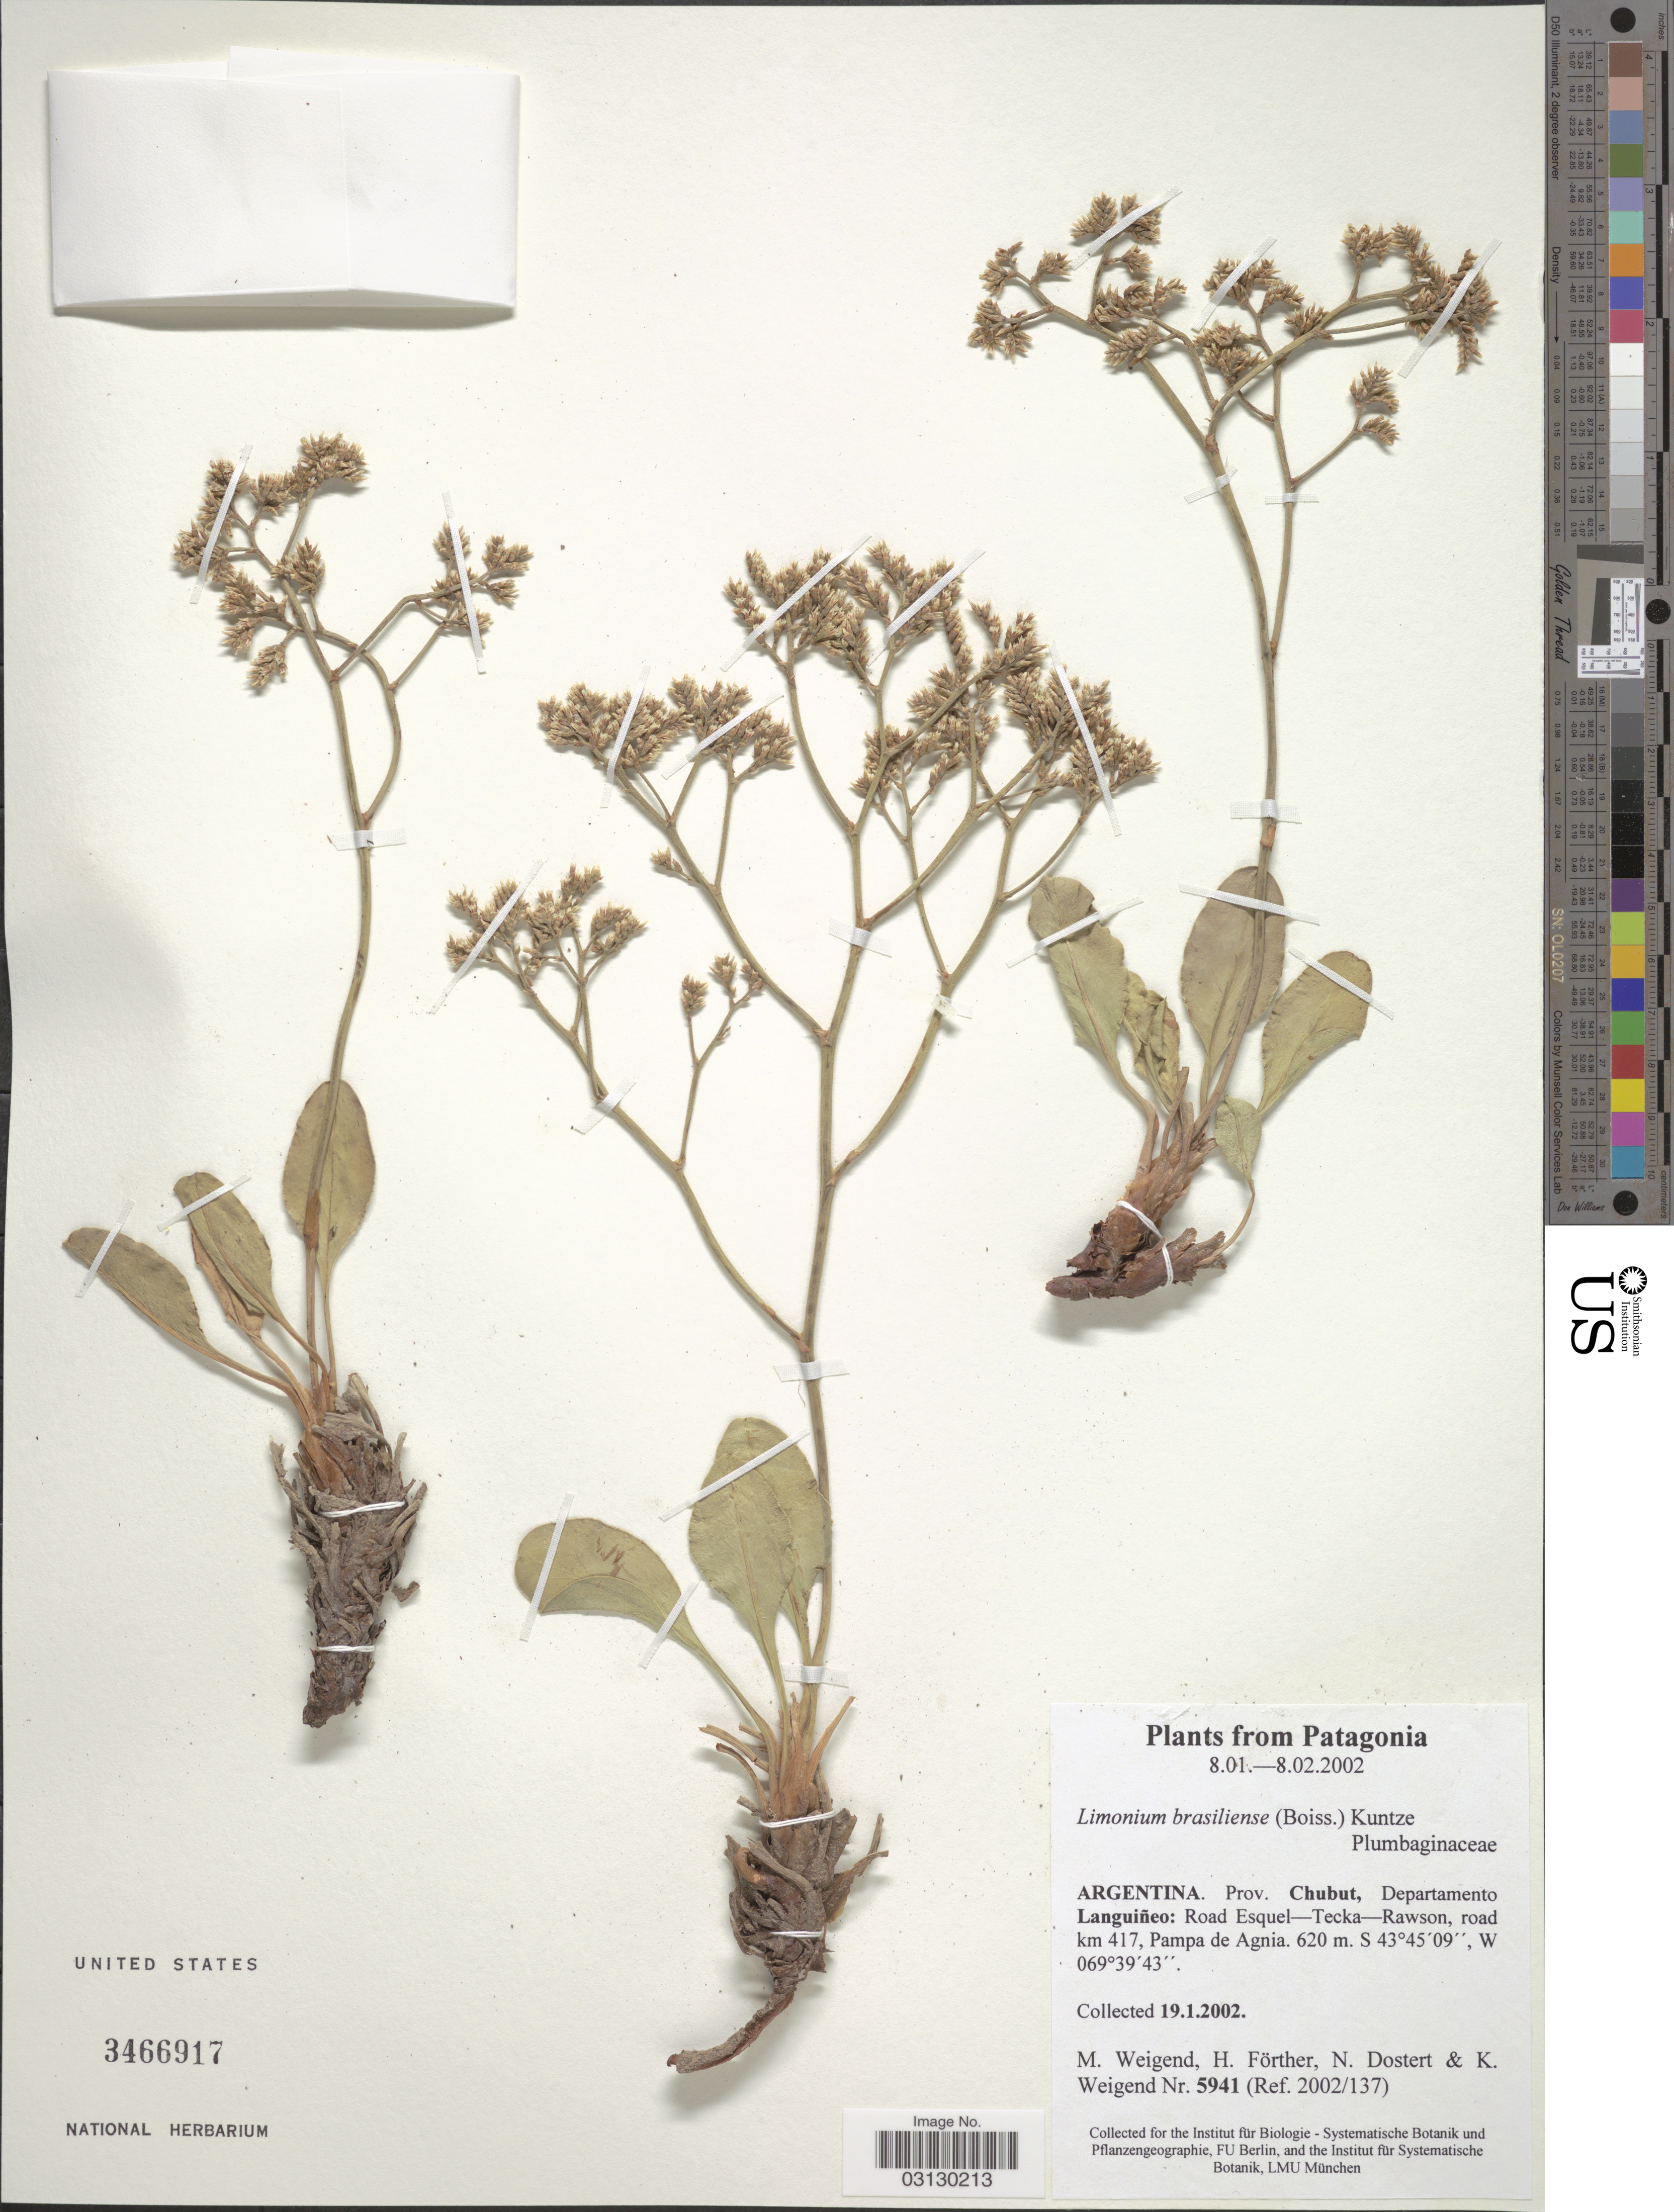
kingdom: Plantae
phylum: Tracheophyta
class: Magnoliopsida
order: Caryophyllales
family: Plumbaginaceae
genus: Limonium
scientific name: Limonium brasiliense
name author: (Boiss.) Kuntze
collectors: M. Weigend, H. Förther, N. Dostert & K. Weigend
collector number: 5941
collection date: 2002-01-19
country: Argentina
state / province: Chubut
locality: Patagonia, Departamento Languiñeo: Road Esquel-Tecka-Rawson, road km 417, Pampa de Agnia.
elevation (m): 620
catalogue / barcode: US 3466917